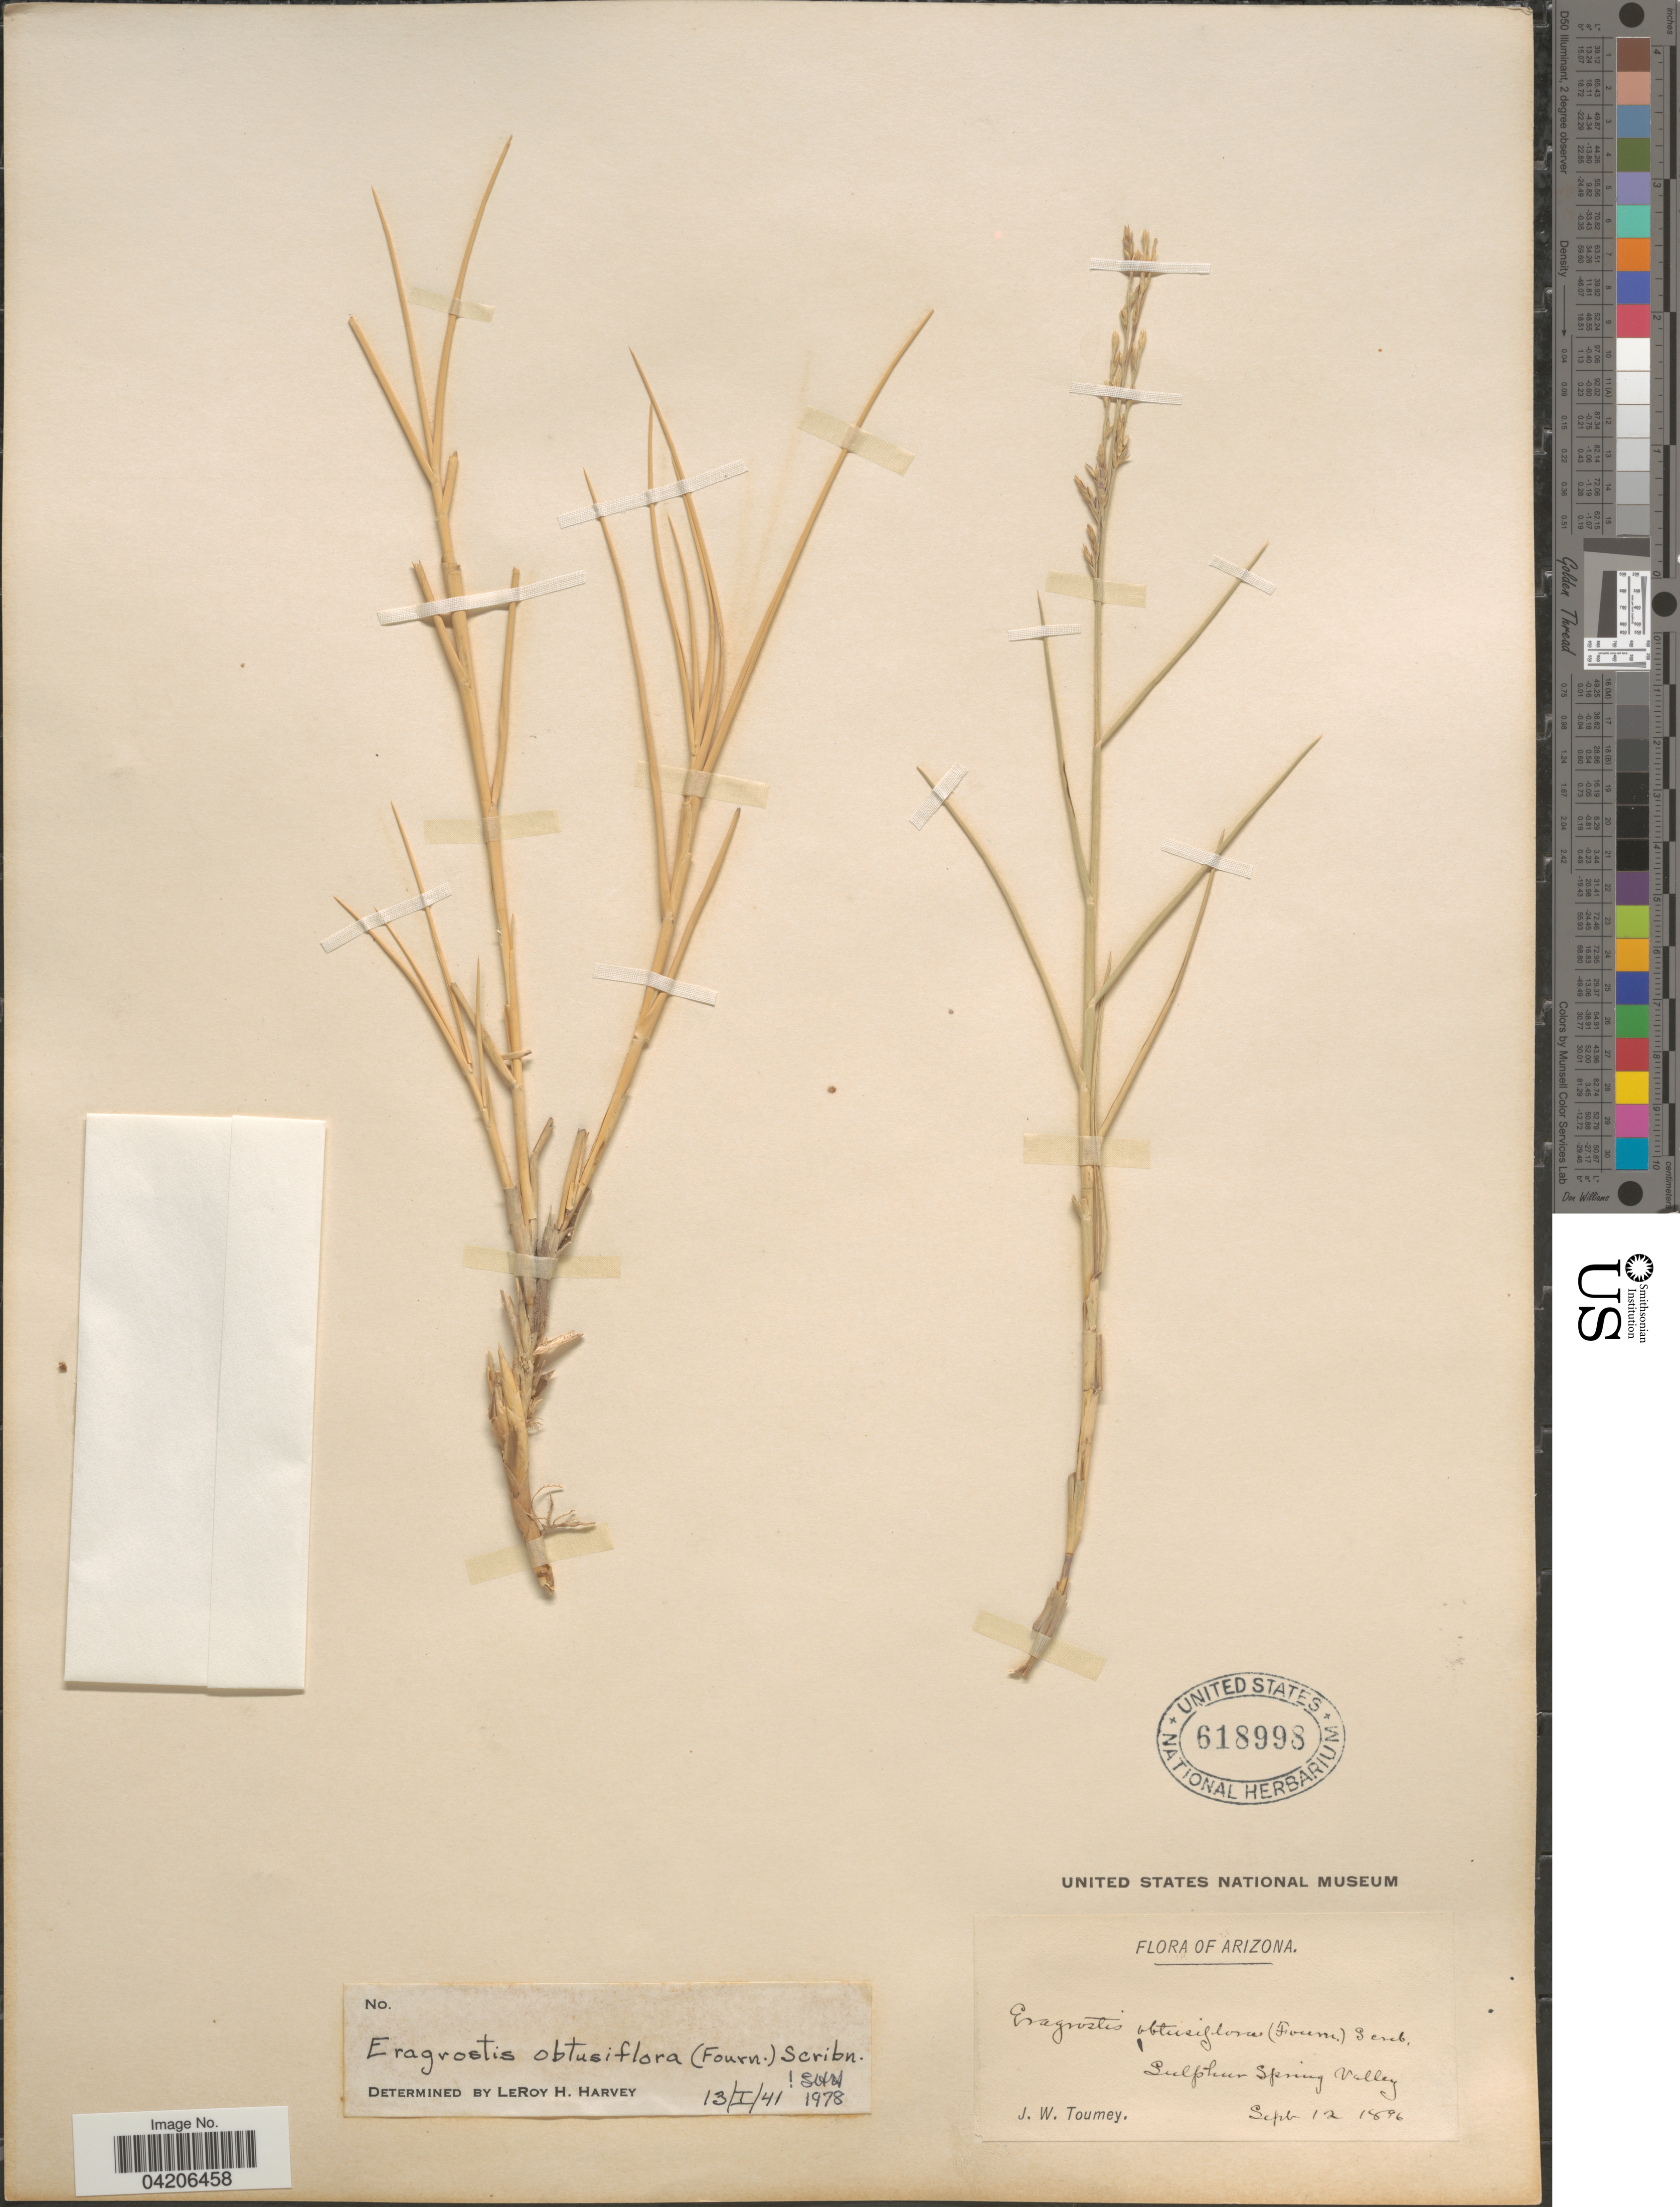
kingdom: Plantae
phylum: Tracheophyta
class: Liliopsida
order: Poales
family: Poaceae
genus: Kalinia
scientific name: Kalinia obtusiflora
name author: (E. Fourn.) H.L. Bell & Columbus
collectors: J. W. Toumey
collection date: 1896-09-12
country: United States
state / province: Arizona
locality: Sulphur Spring Valley.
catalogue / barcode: US 618998